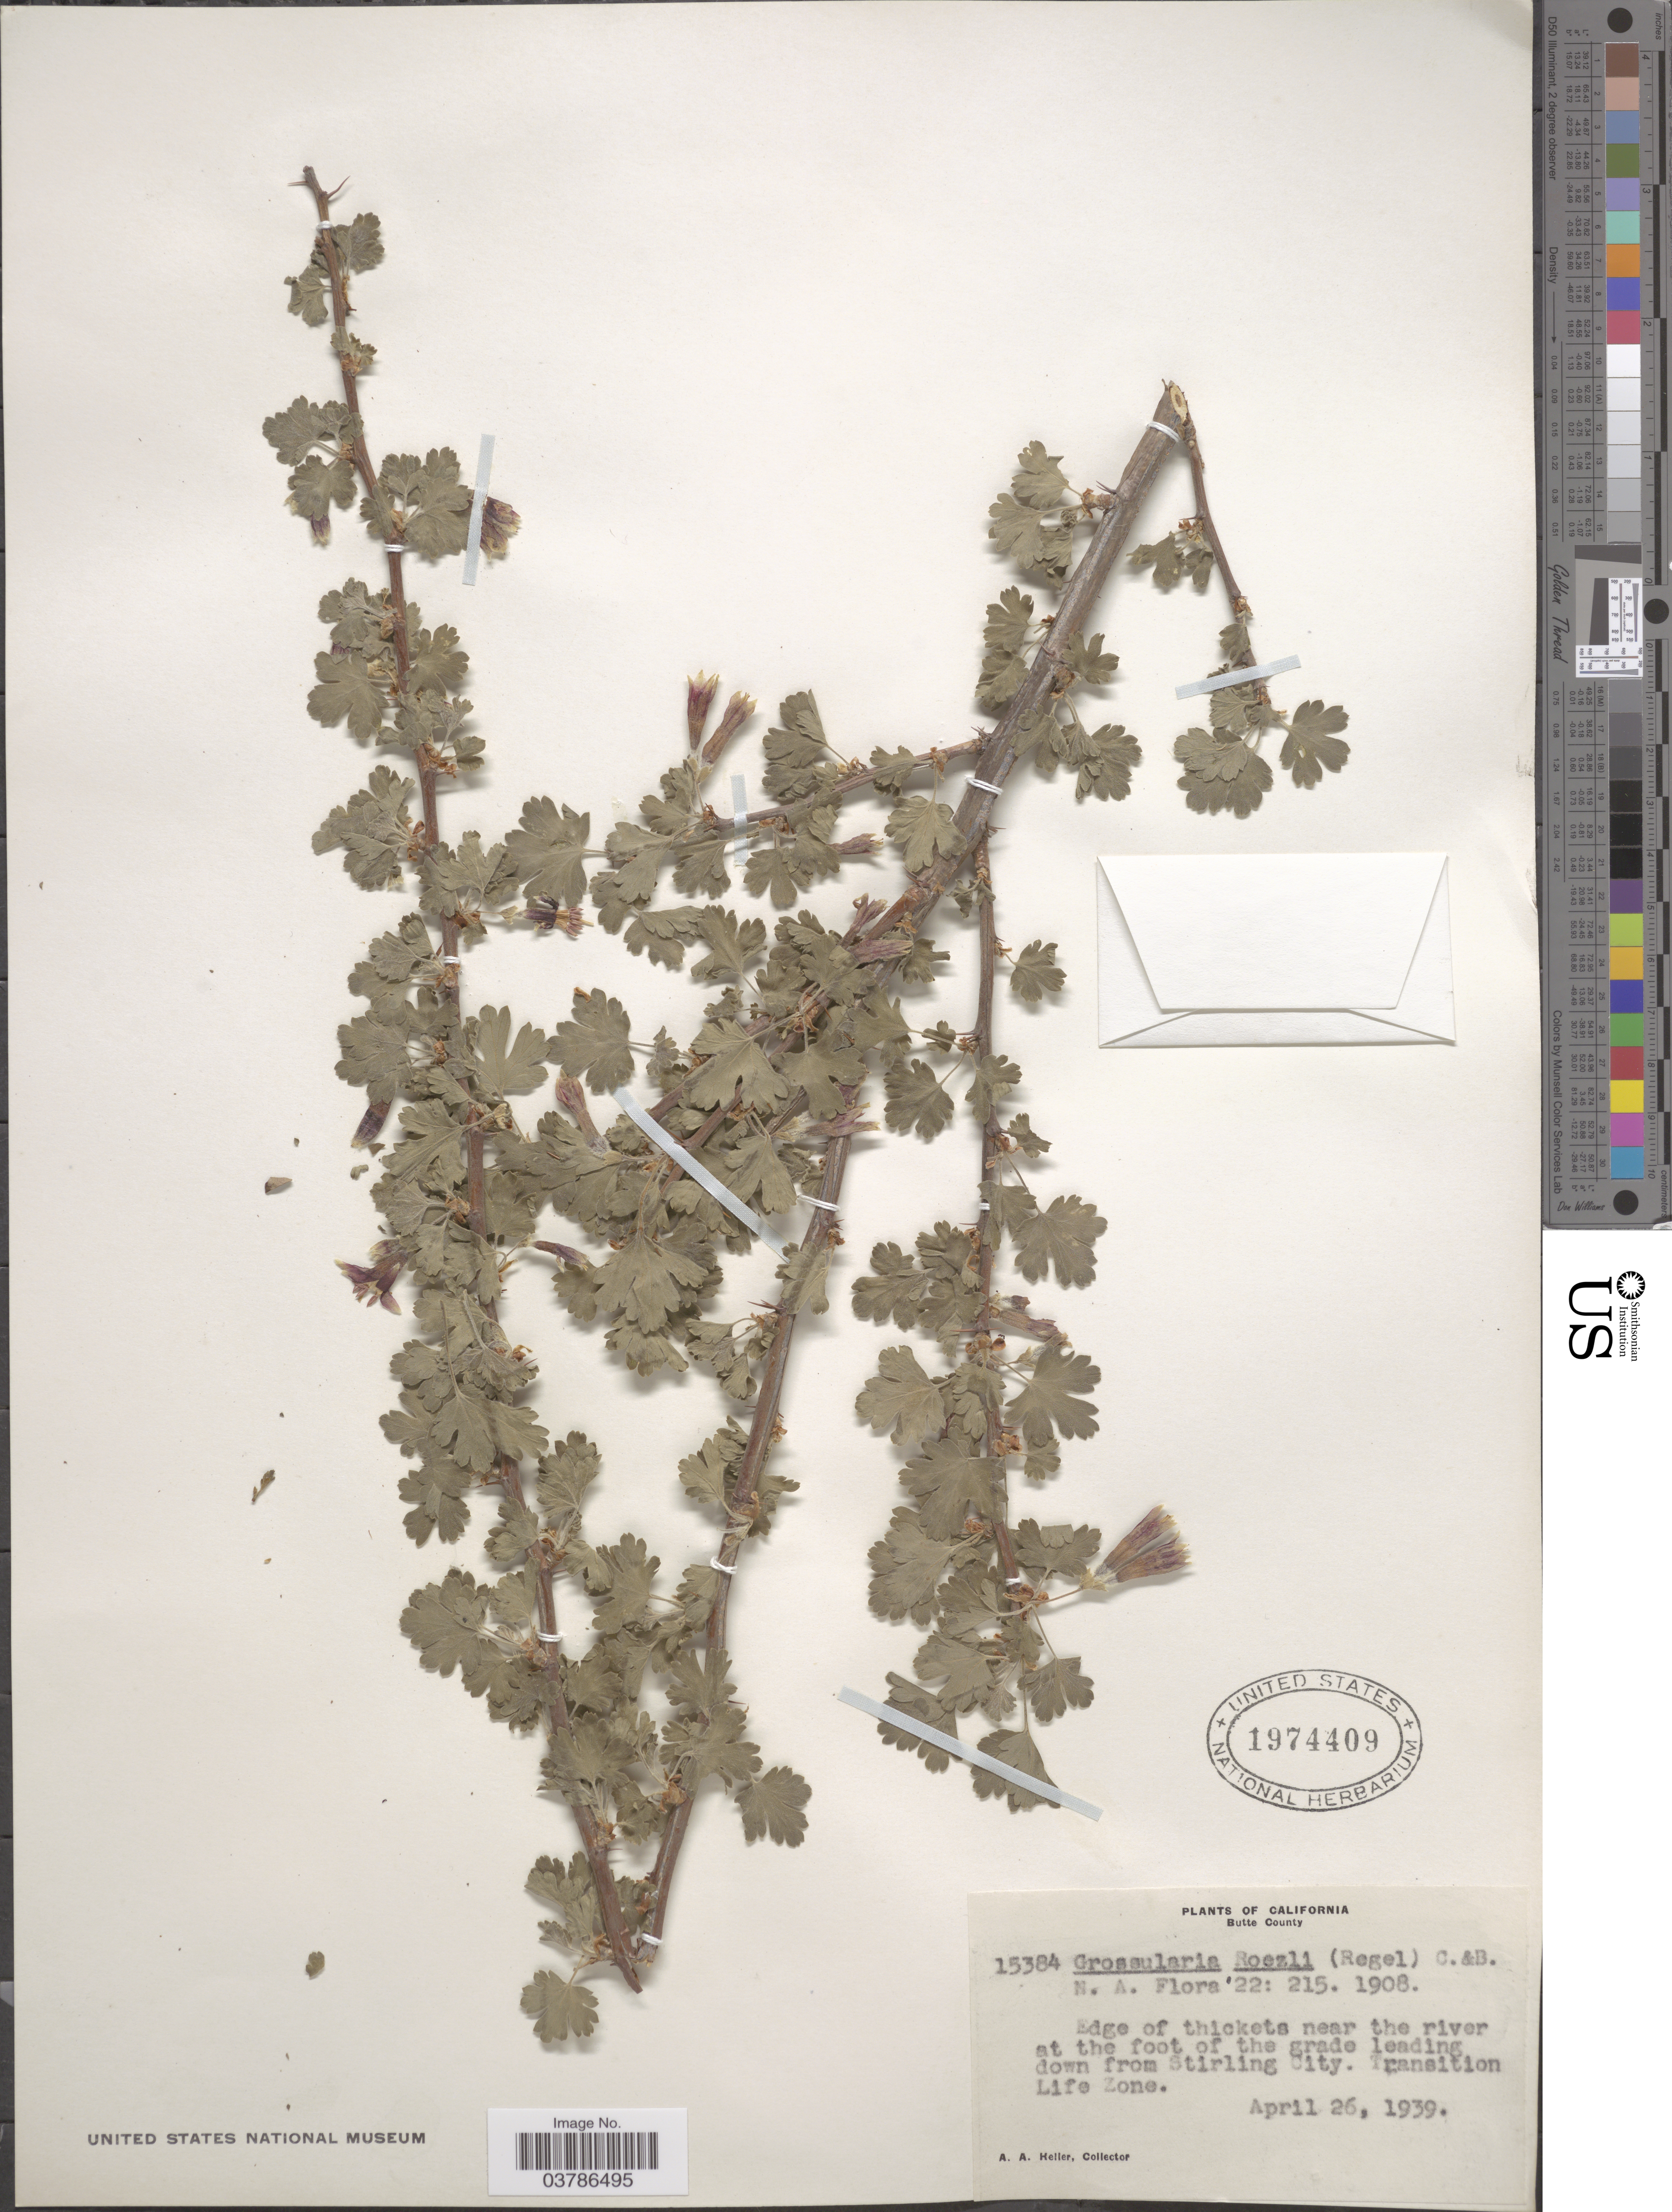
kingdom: Plantae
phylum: Tracheophyta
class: Magnoliopsida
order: Saxifragales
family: Grossulariaceae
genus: Ribes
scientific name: Ribes roezlii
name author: Regel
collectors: A. A. Heller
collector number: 15384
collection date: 1939-04-26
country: United States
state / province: California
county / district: Butte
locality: Butte County. Near the river at the foot of the grade leading down from Stirling City. Transition Life Zone.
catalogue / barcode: US 1974409